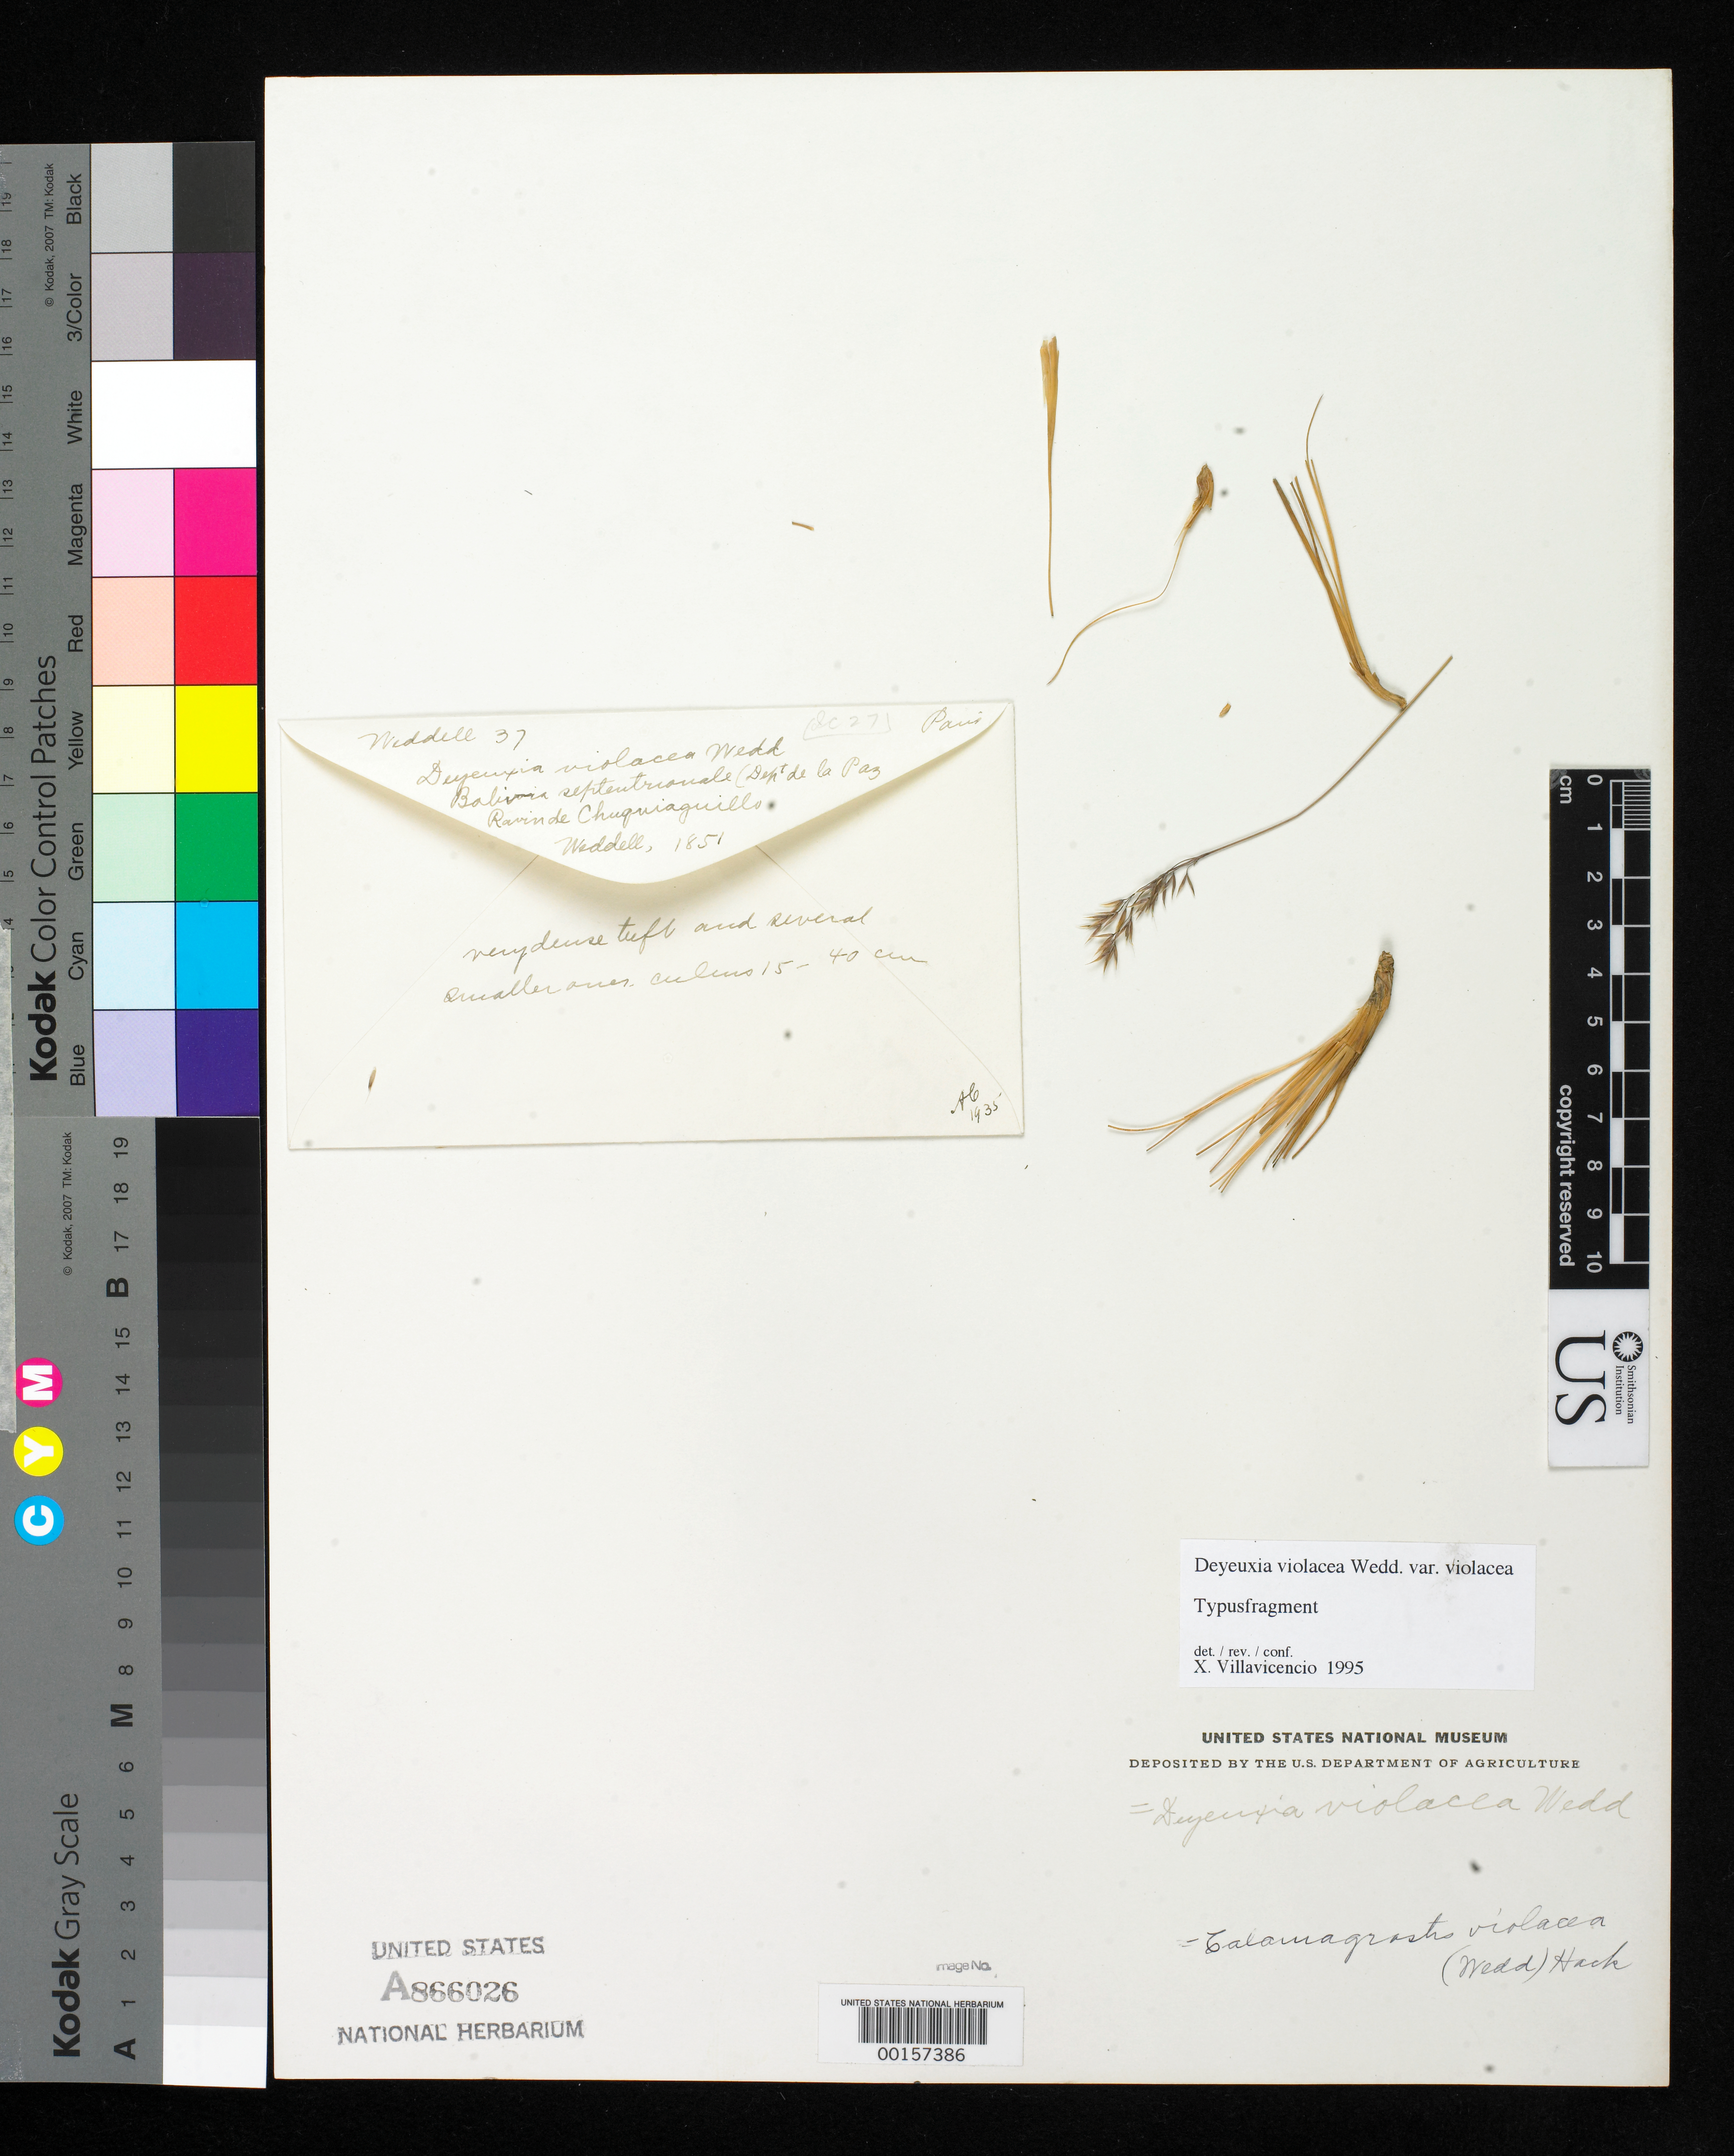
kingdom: Plantae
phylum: Tracheophyta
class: Liliopsida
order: Poales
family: Poaceae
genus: Deyeuxia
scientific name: Deyeuxia violacea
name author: Wedd.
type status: Type Fragment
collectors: H. A. Weddell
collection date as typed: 1851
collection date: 1851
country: Bolivia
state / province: La Paz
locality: Ravin de Chuquiaguillo.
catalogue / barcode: US 866026A